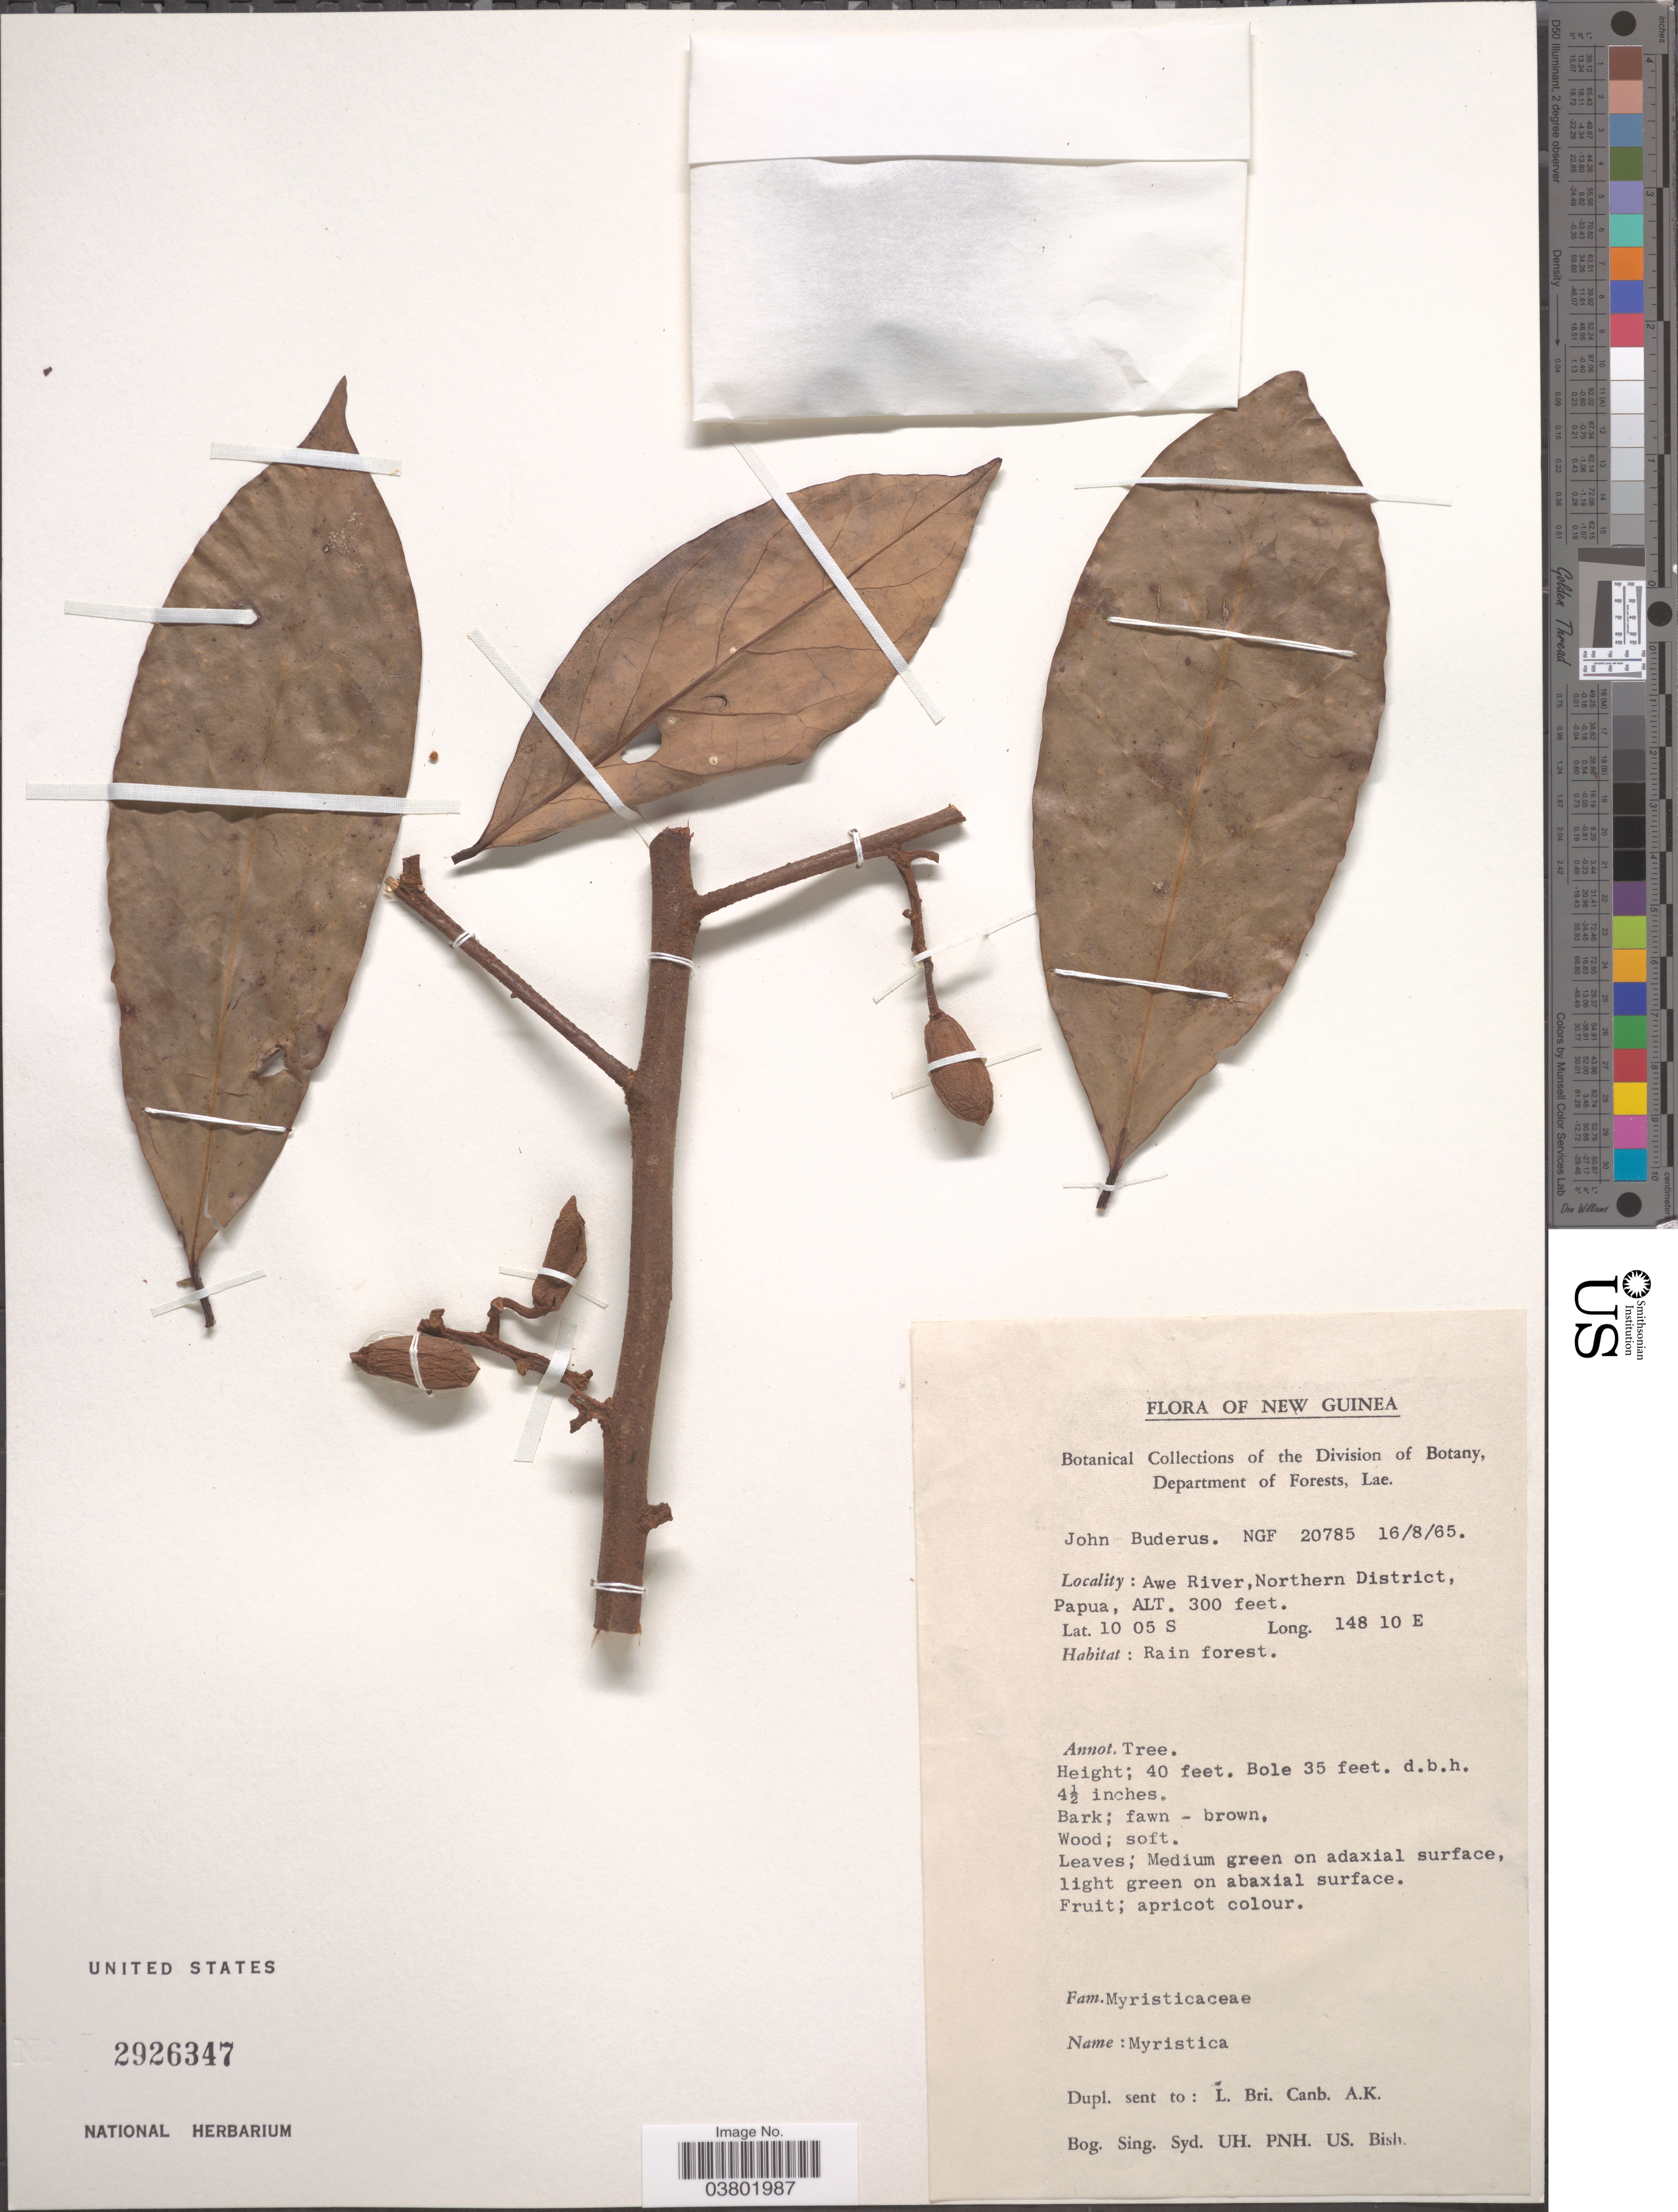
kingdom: Plantae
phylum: Tracheophyta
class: Magnoliopsida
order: Magnoliales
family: Myristicaceae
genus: Myristica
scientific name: Myristica sp.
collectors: J. Buderus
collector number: NGF 20785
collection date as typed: Transcribed d/m/y: 16/8/65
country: Papua New Guinea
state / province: Northern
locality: New Guinea. Awe River, Northern District, Papua.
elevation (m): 91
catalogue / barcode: US 2926347